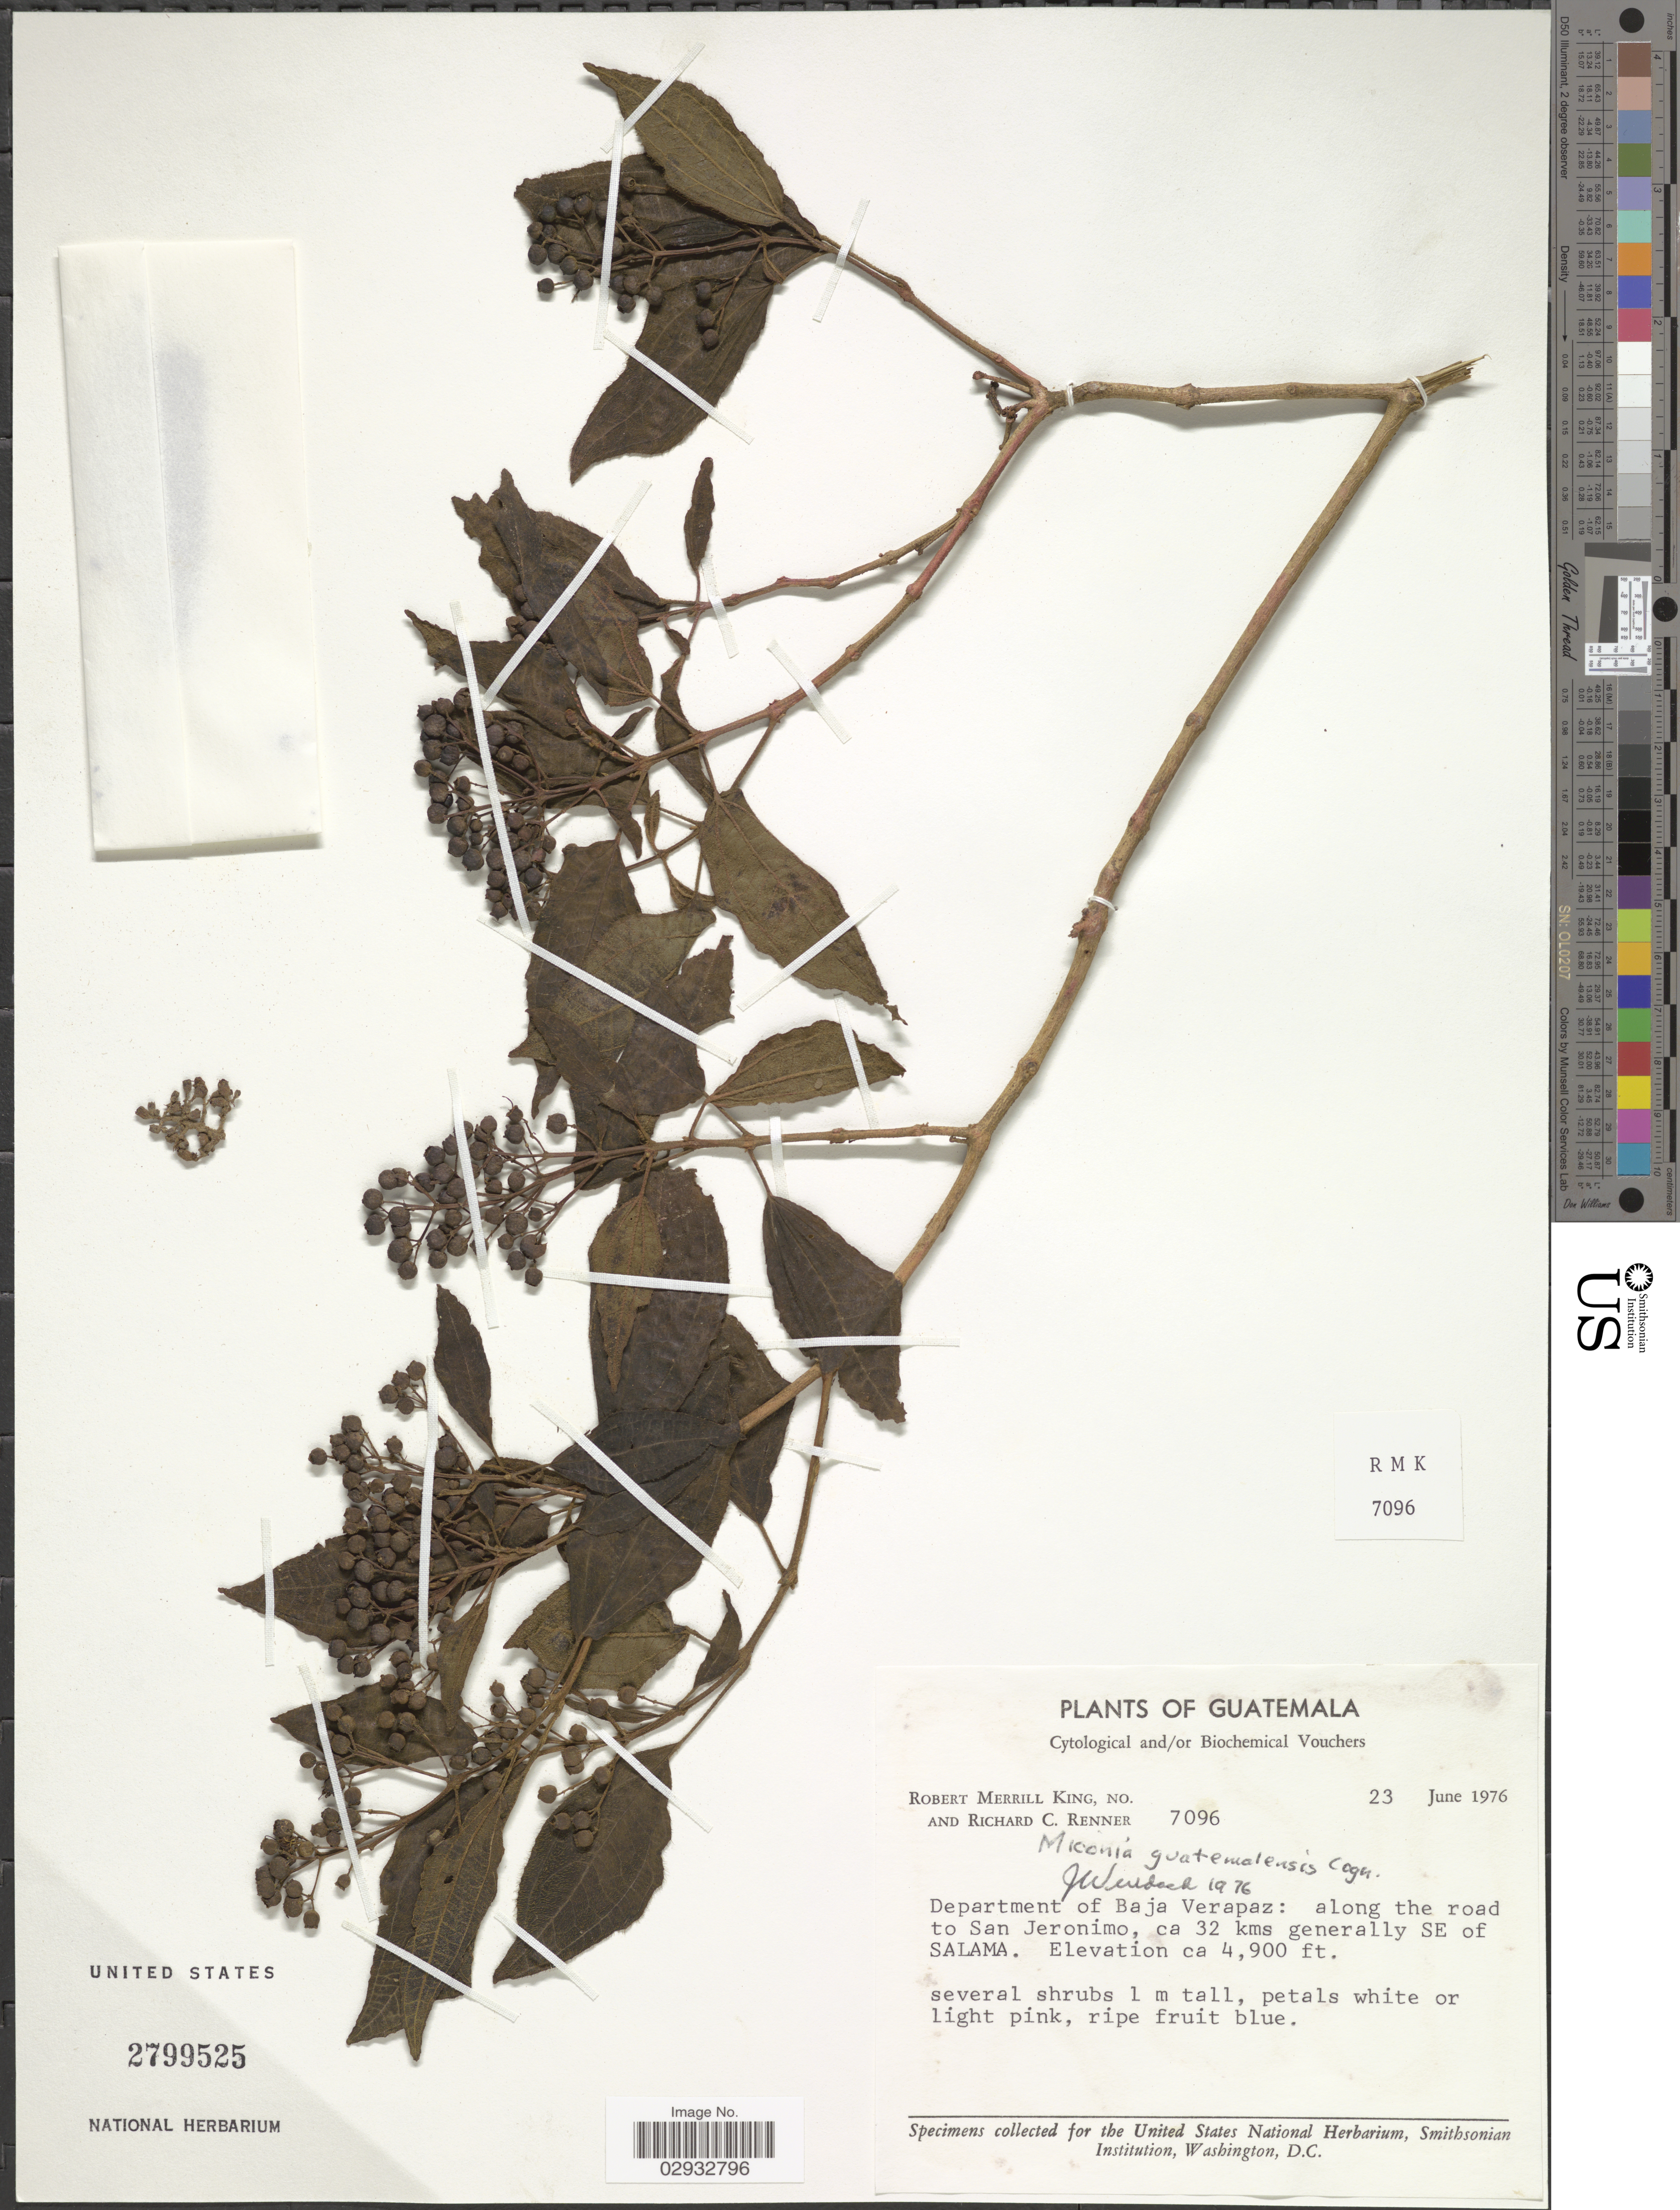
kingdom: Plantae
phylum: Tracheophyta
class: Magnoliopsida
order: Myrtales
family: Melastomataceae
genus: Miconia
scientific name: Miconia guatemalensis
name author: Cogn. in Donn. Sm.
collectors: R. M. King & R. C. Renner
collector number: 7096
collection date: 1976-06-23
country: Guatemala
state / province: Baja Verapaz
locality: Department of Baja Verapaz: along the road to San Jeronimo, ca 32 kms generally Se of SALAMA.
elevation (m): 1494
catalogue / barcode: US 2799525